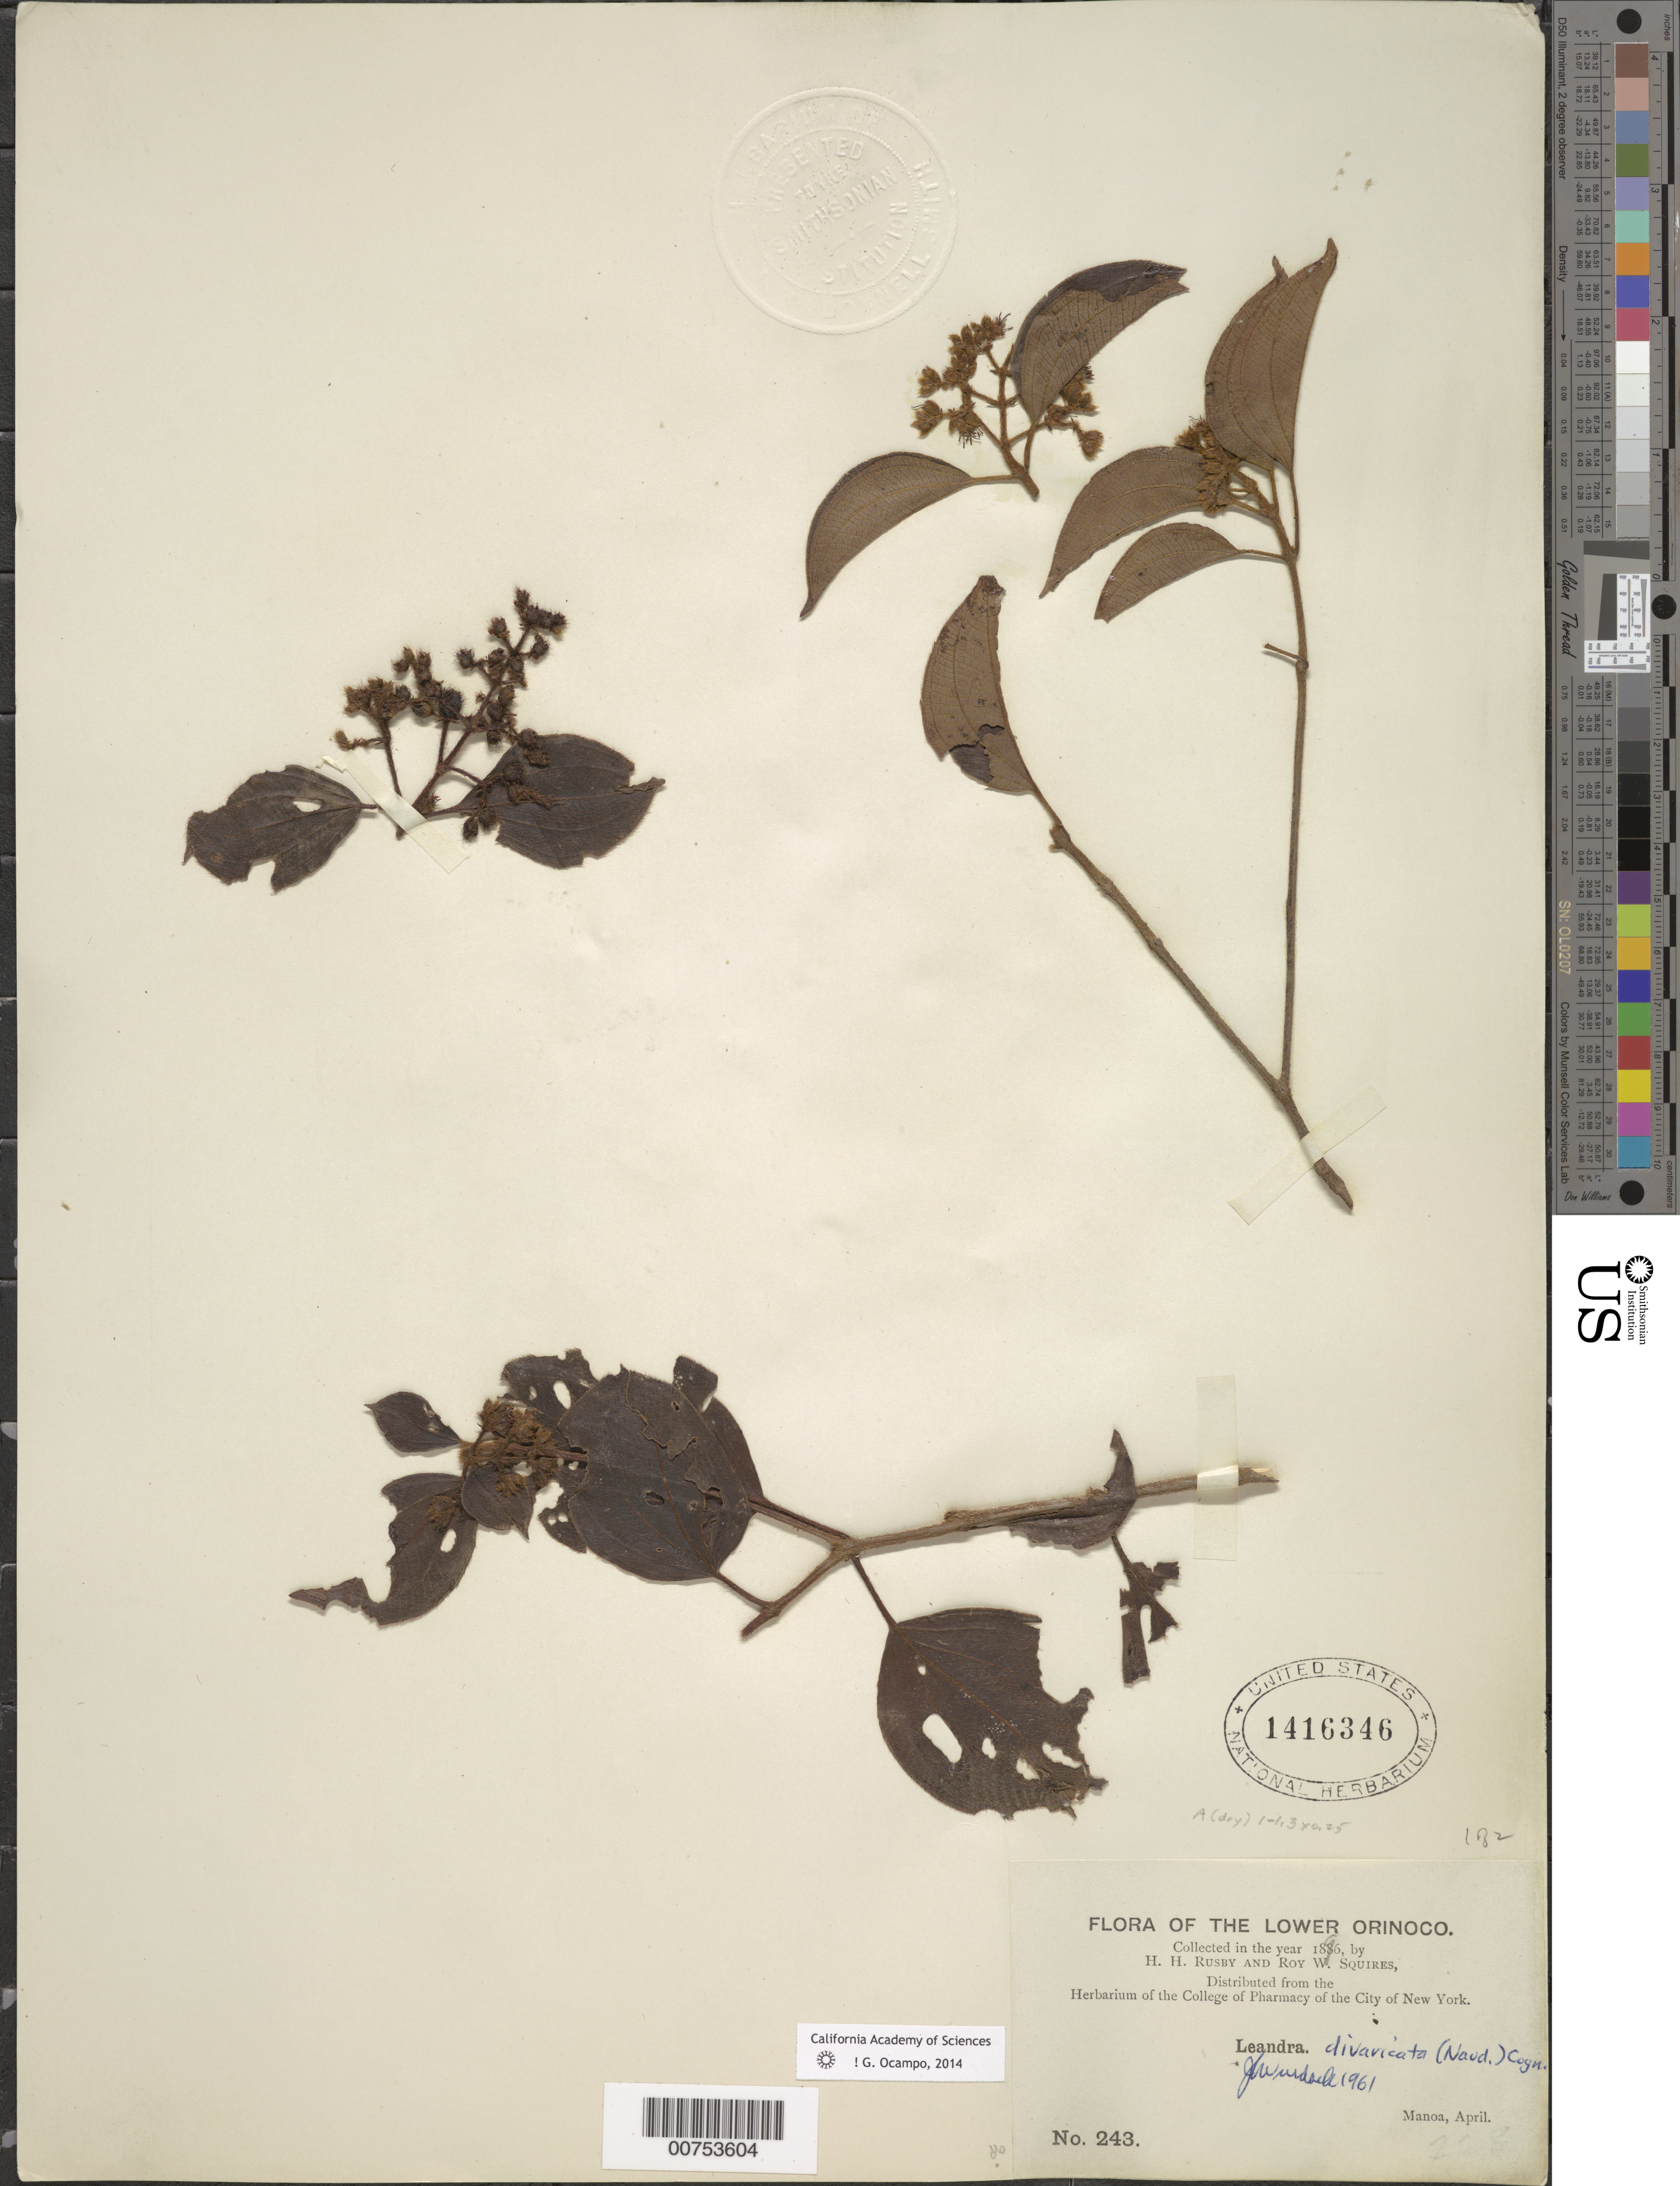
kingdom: Plantae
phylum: Tracheophyta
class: Magnoliopsida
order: Myrtales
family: Melastomataceae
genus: Leandra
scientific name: Leandra divaricata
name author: (Naudin) Cogn.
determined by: Wurdack, John J., (US), US (UNITED STATES)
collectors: H. H. Rusby & R. Squires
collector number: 243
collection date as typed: April 1896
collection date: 1896-04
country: Venezuela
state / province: Delta Amacuro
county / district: Antonio Díaz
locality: Lower Orinoco, Sacupana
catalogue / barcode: US 1416346